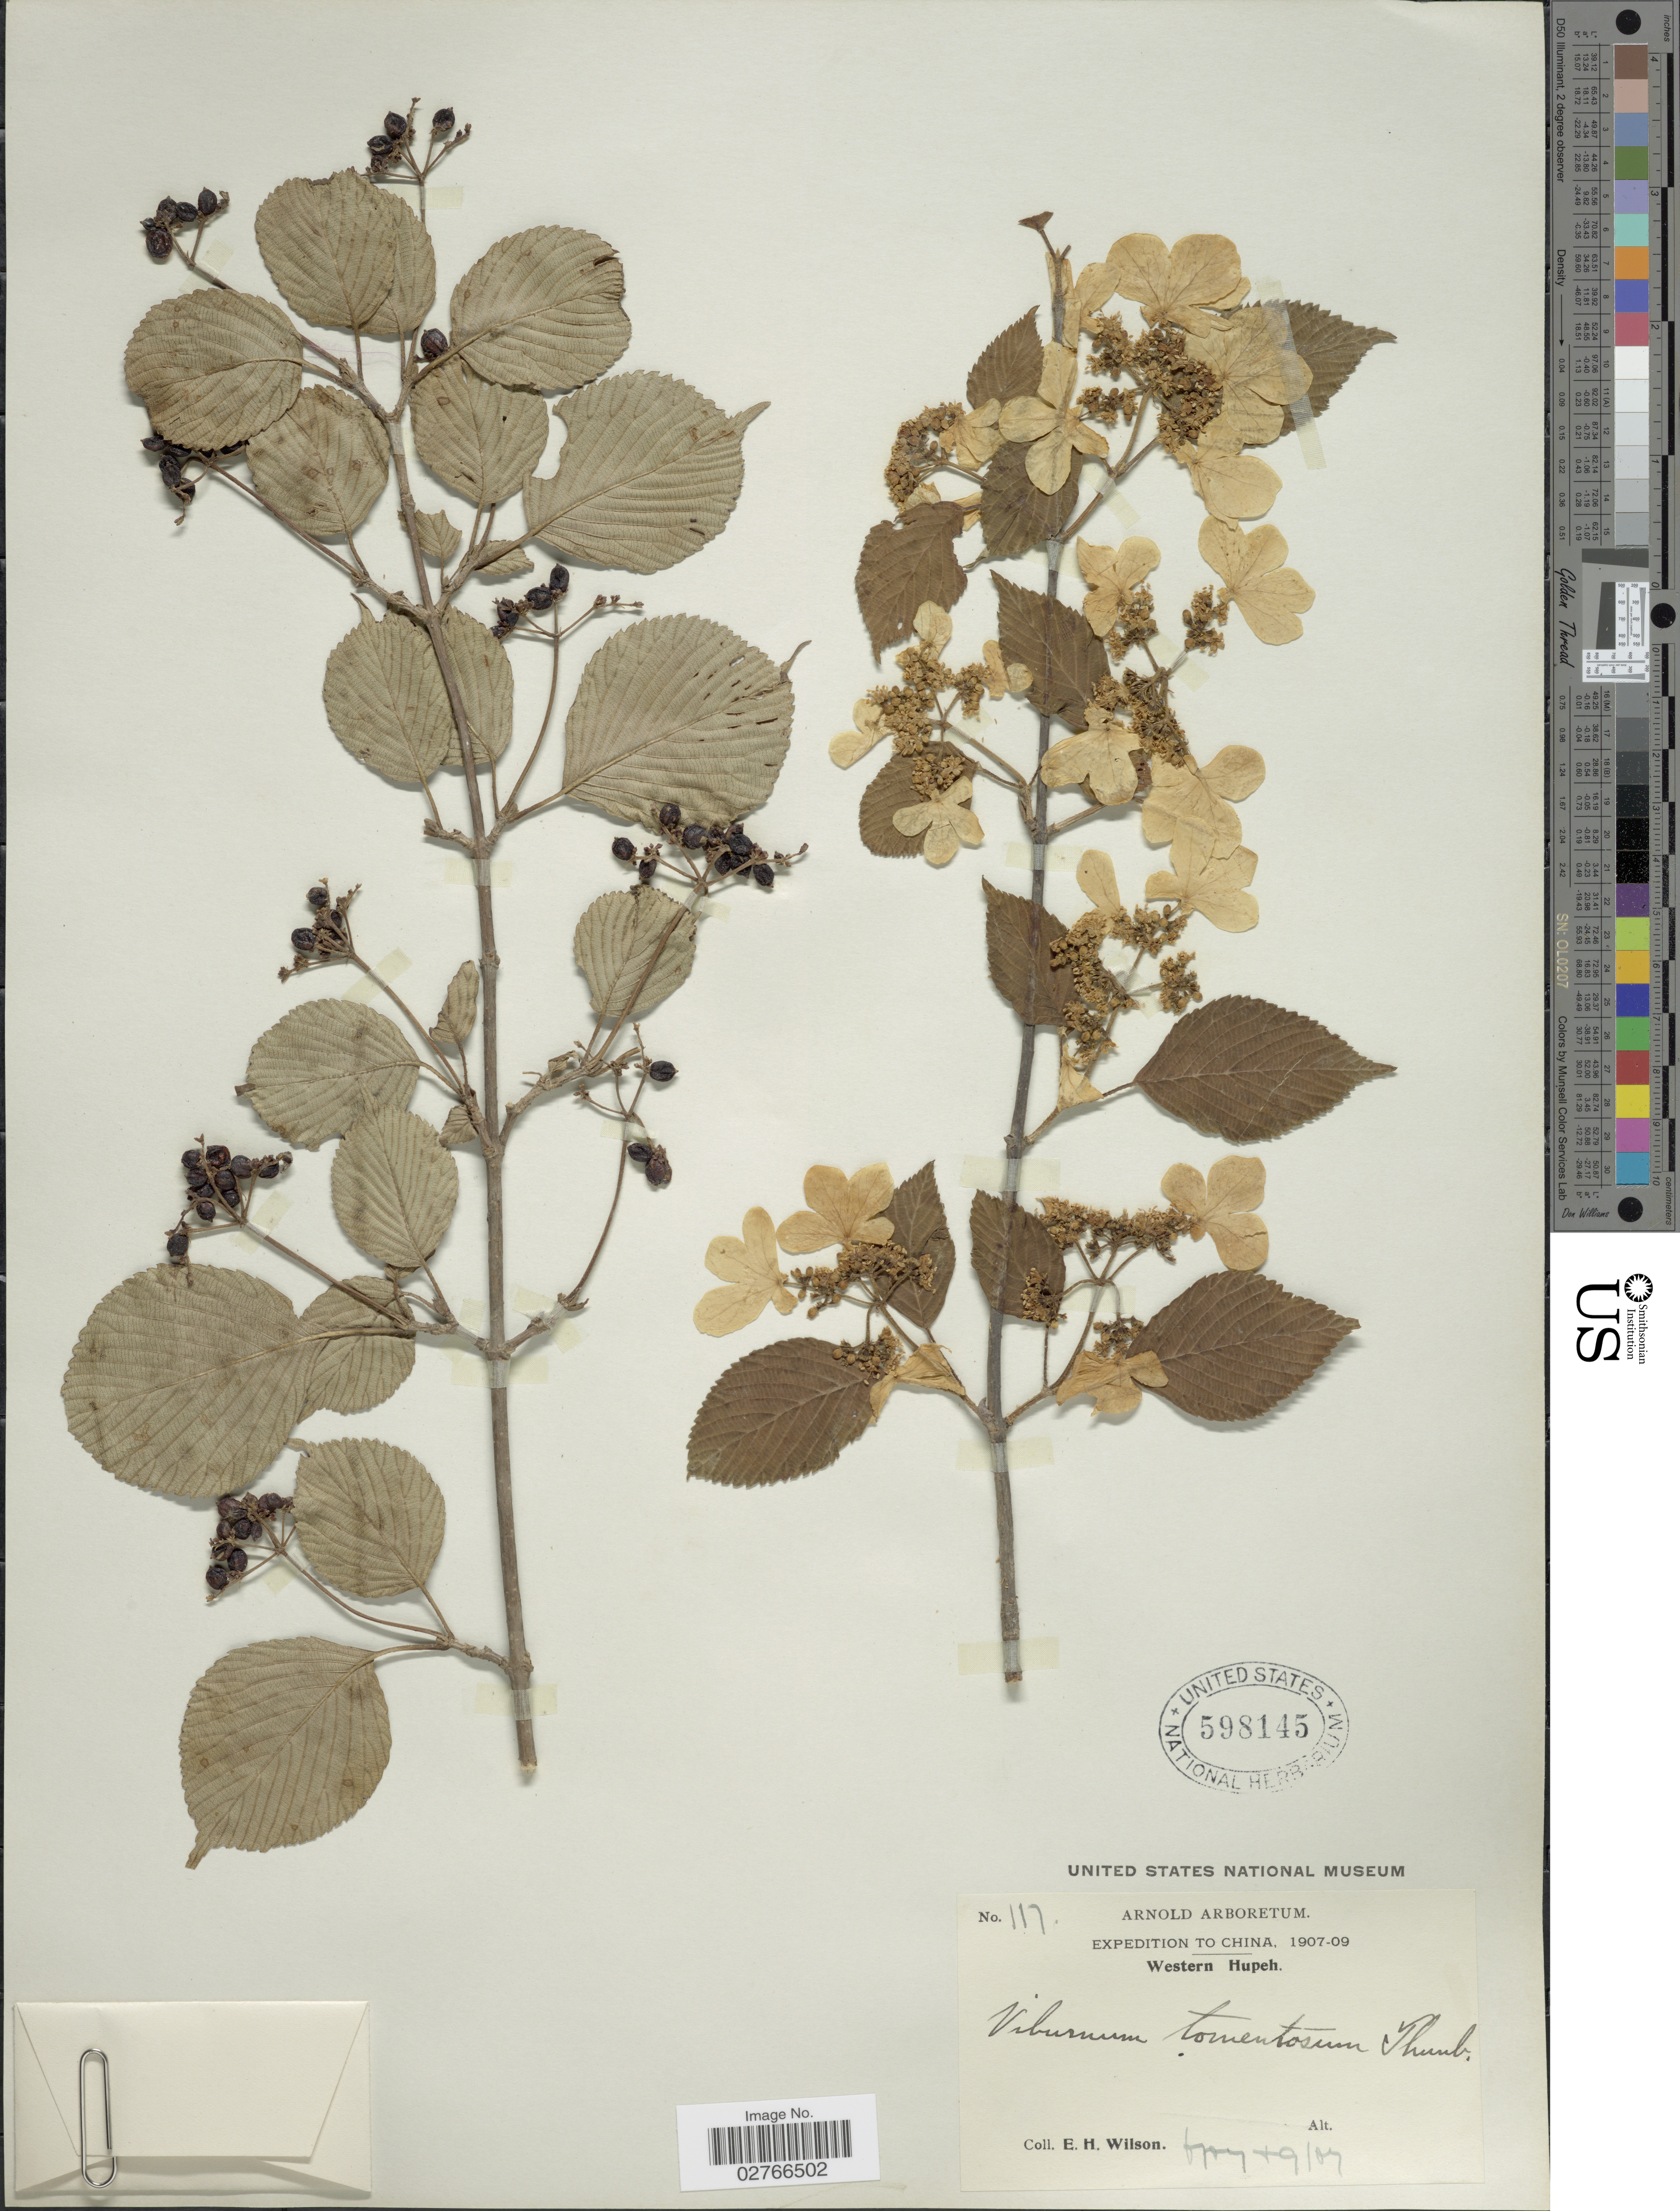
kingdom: Plantae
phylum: Tracheophyta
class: Magnoliopsida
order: Dipsacales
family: Viburnaceae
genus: Viburnum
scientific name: Viburnum tomentosum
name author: Thunb.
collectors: E. Wilson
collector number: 117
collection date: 1907-06/1907-09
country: China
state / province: Hubei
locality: Western Hupeh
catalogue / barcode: US 598145